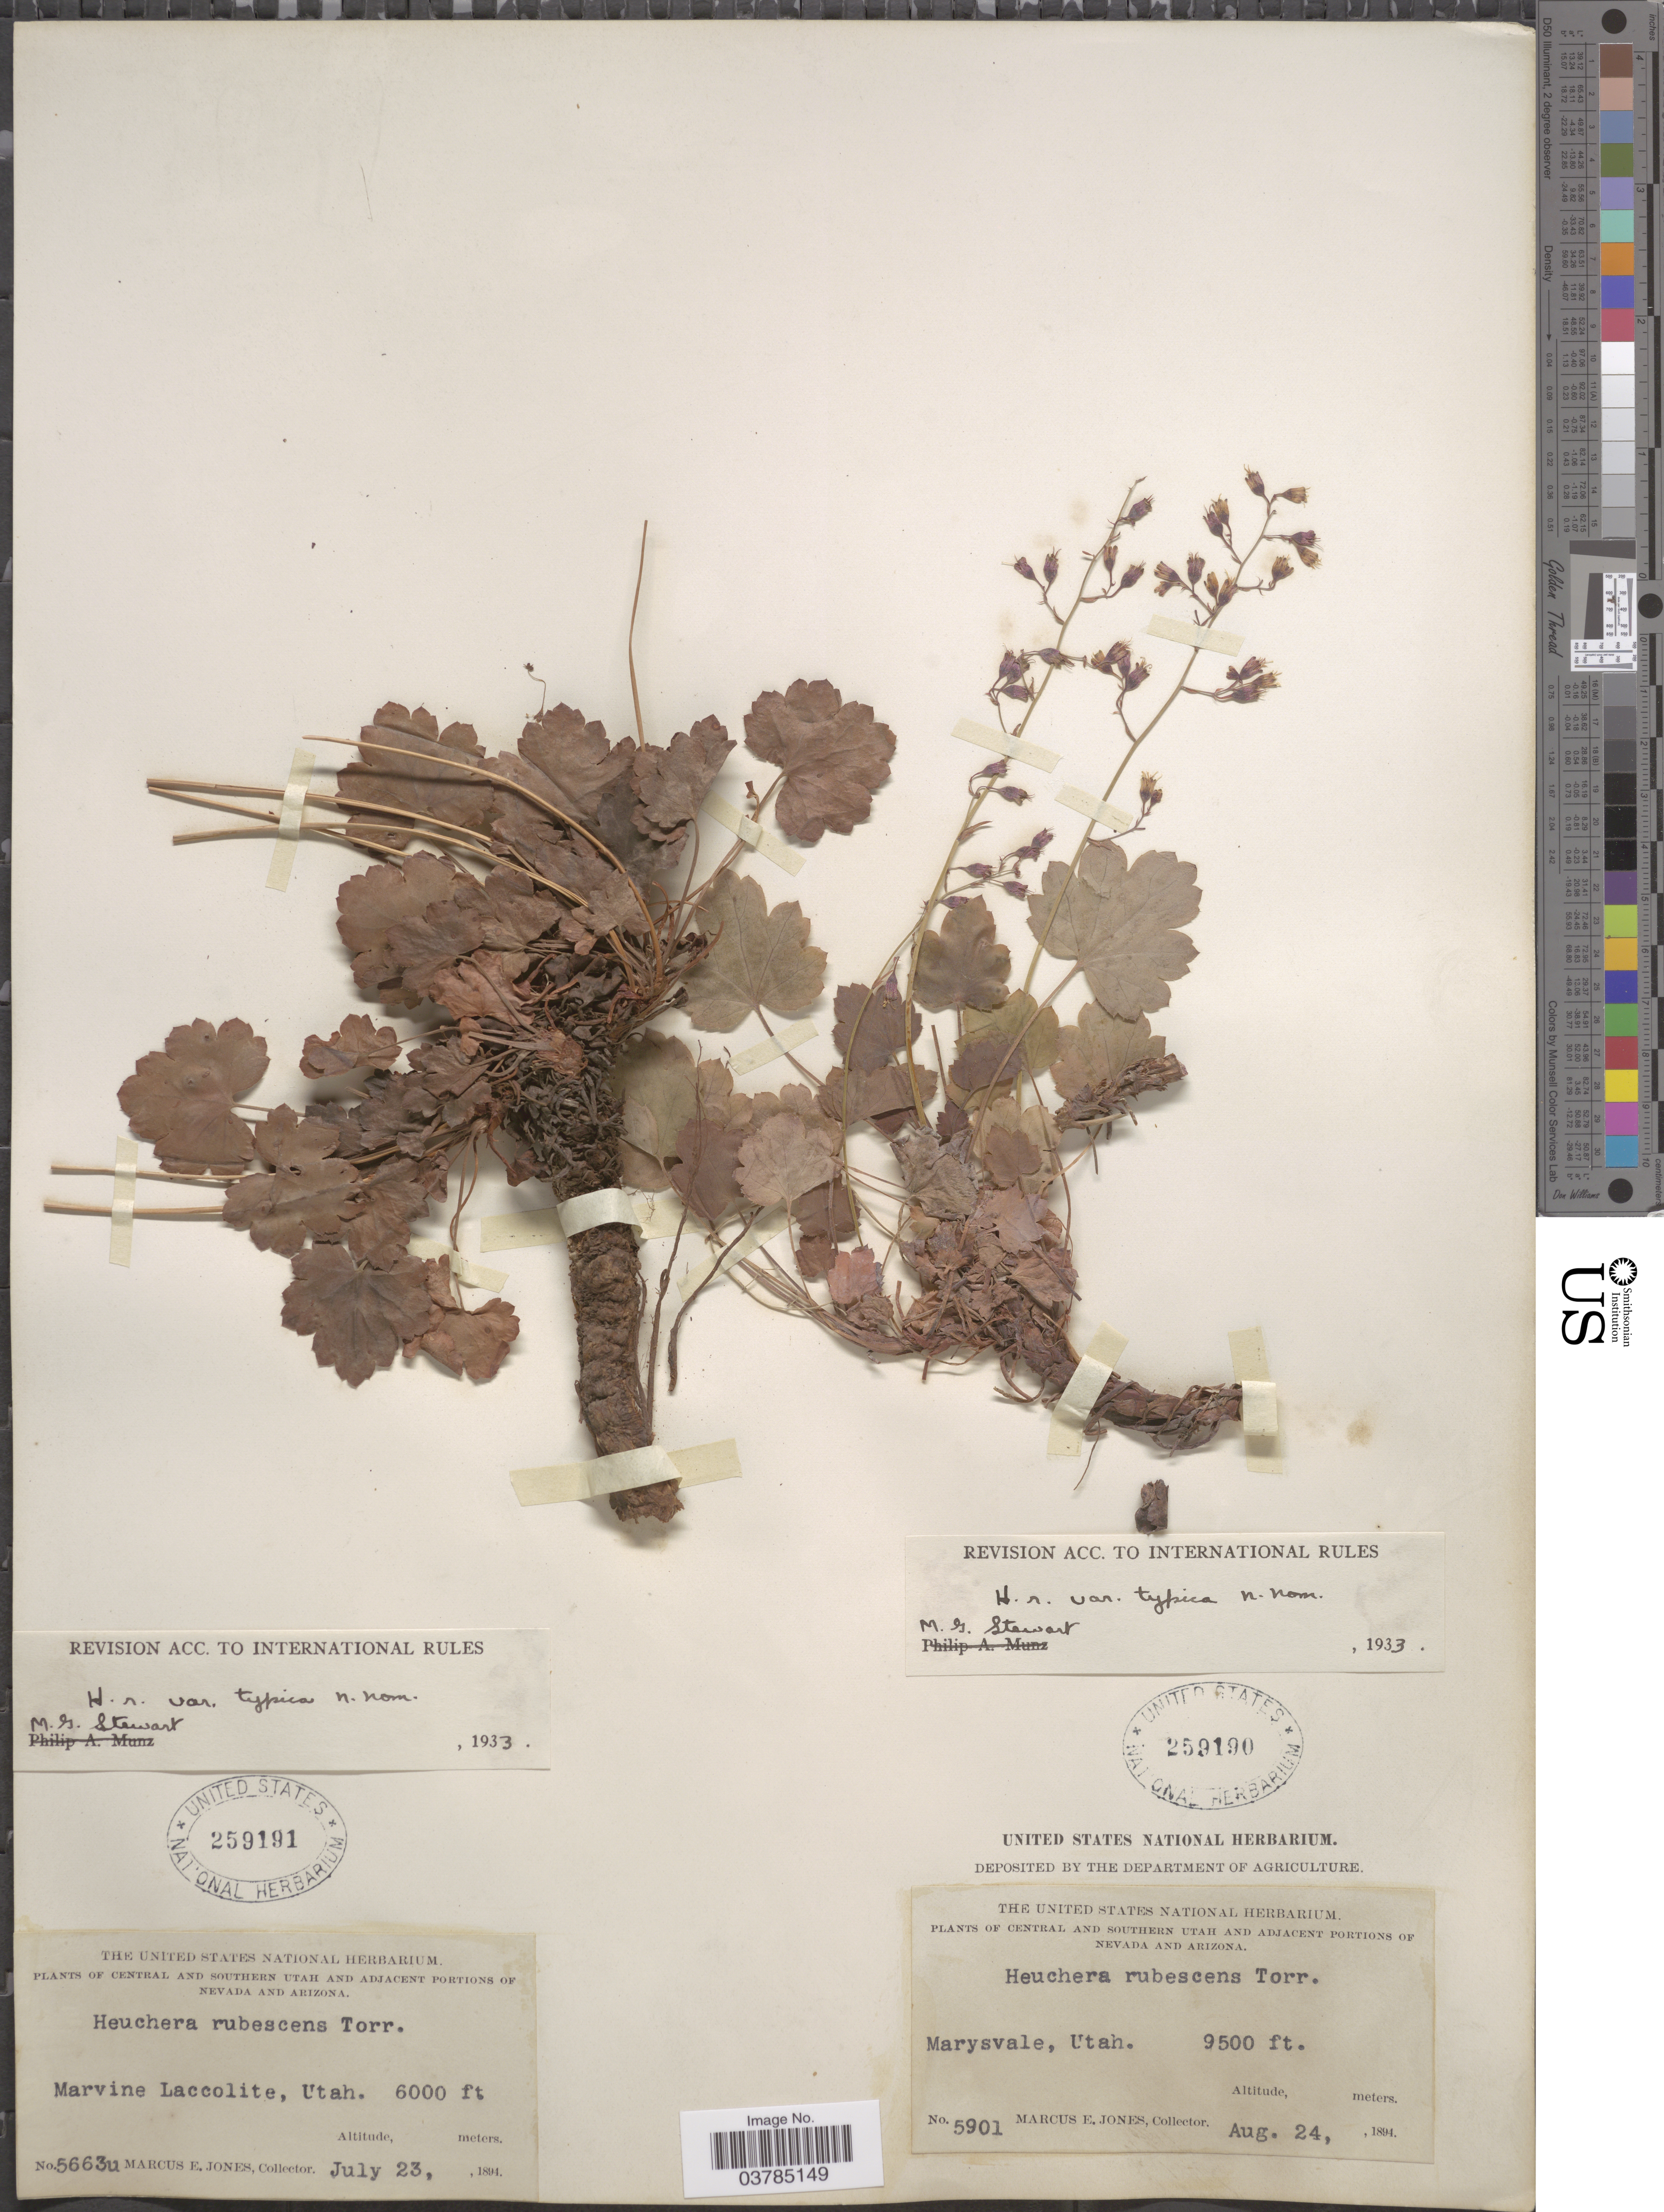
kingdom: Plantae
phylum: Tracheophyta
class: Magnoliopsida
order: Saxifragales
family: Saxifragaceae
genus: Heuchera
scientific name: Heuchera rubescens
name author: Torr.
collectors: M. E. Jones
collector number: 5901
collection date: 1894-08-24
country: United States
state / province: Utah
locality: Central and Southern Utah. Marysvale.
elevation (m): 2896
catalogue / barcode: US 259190-2